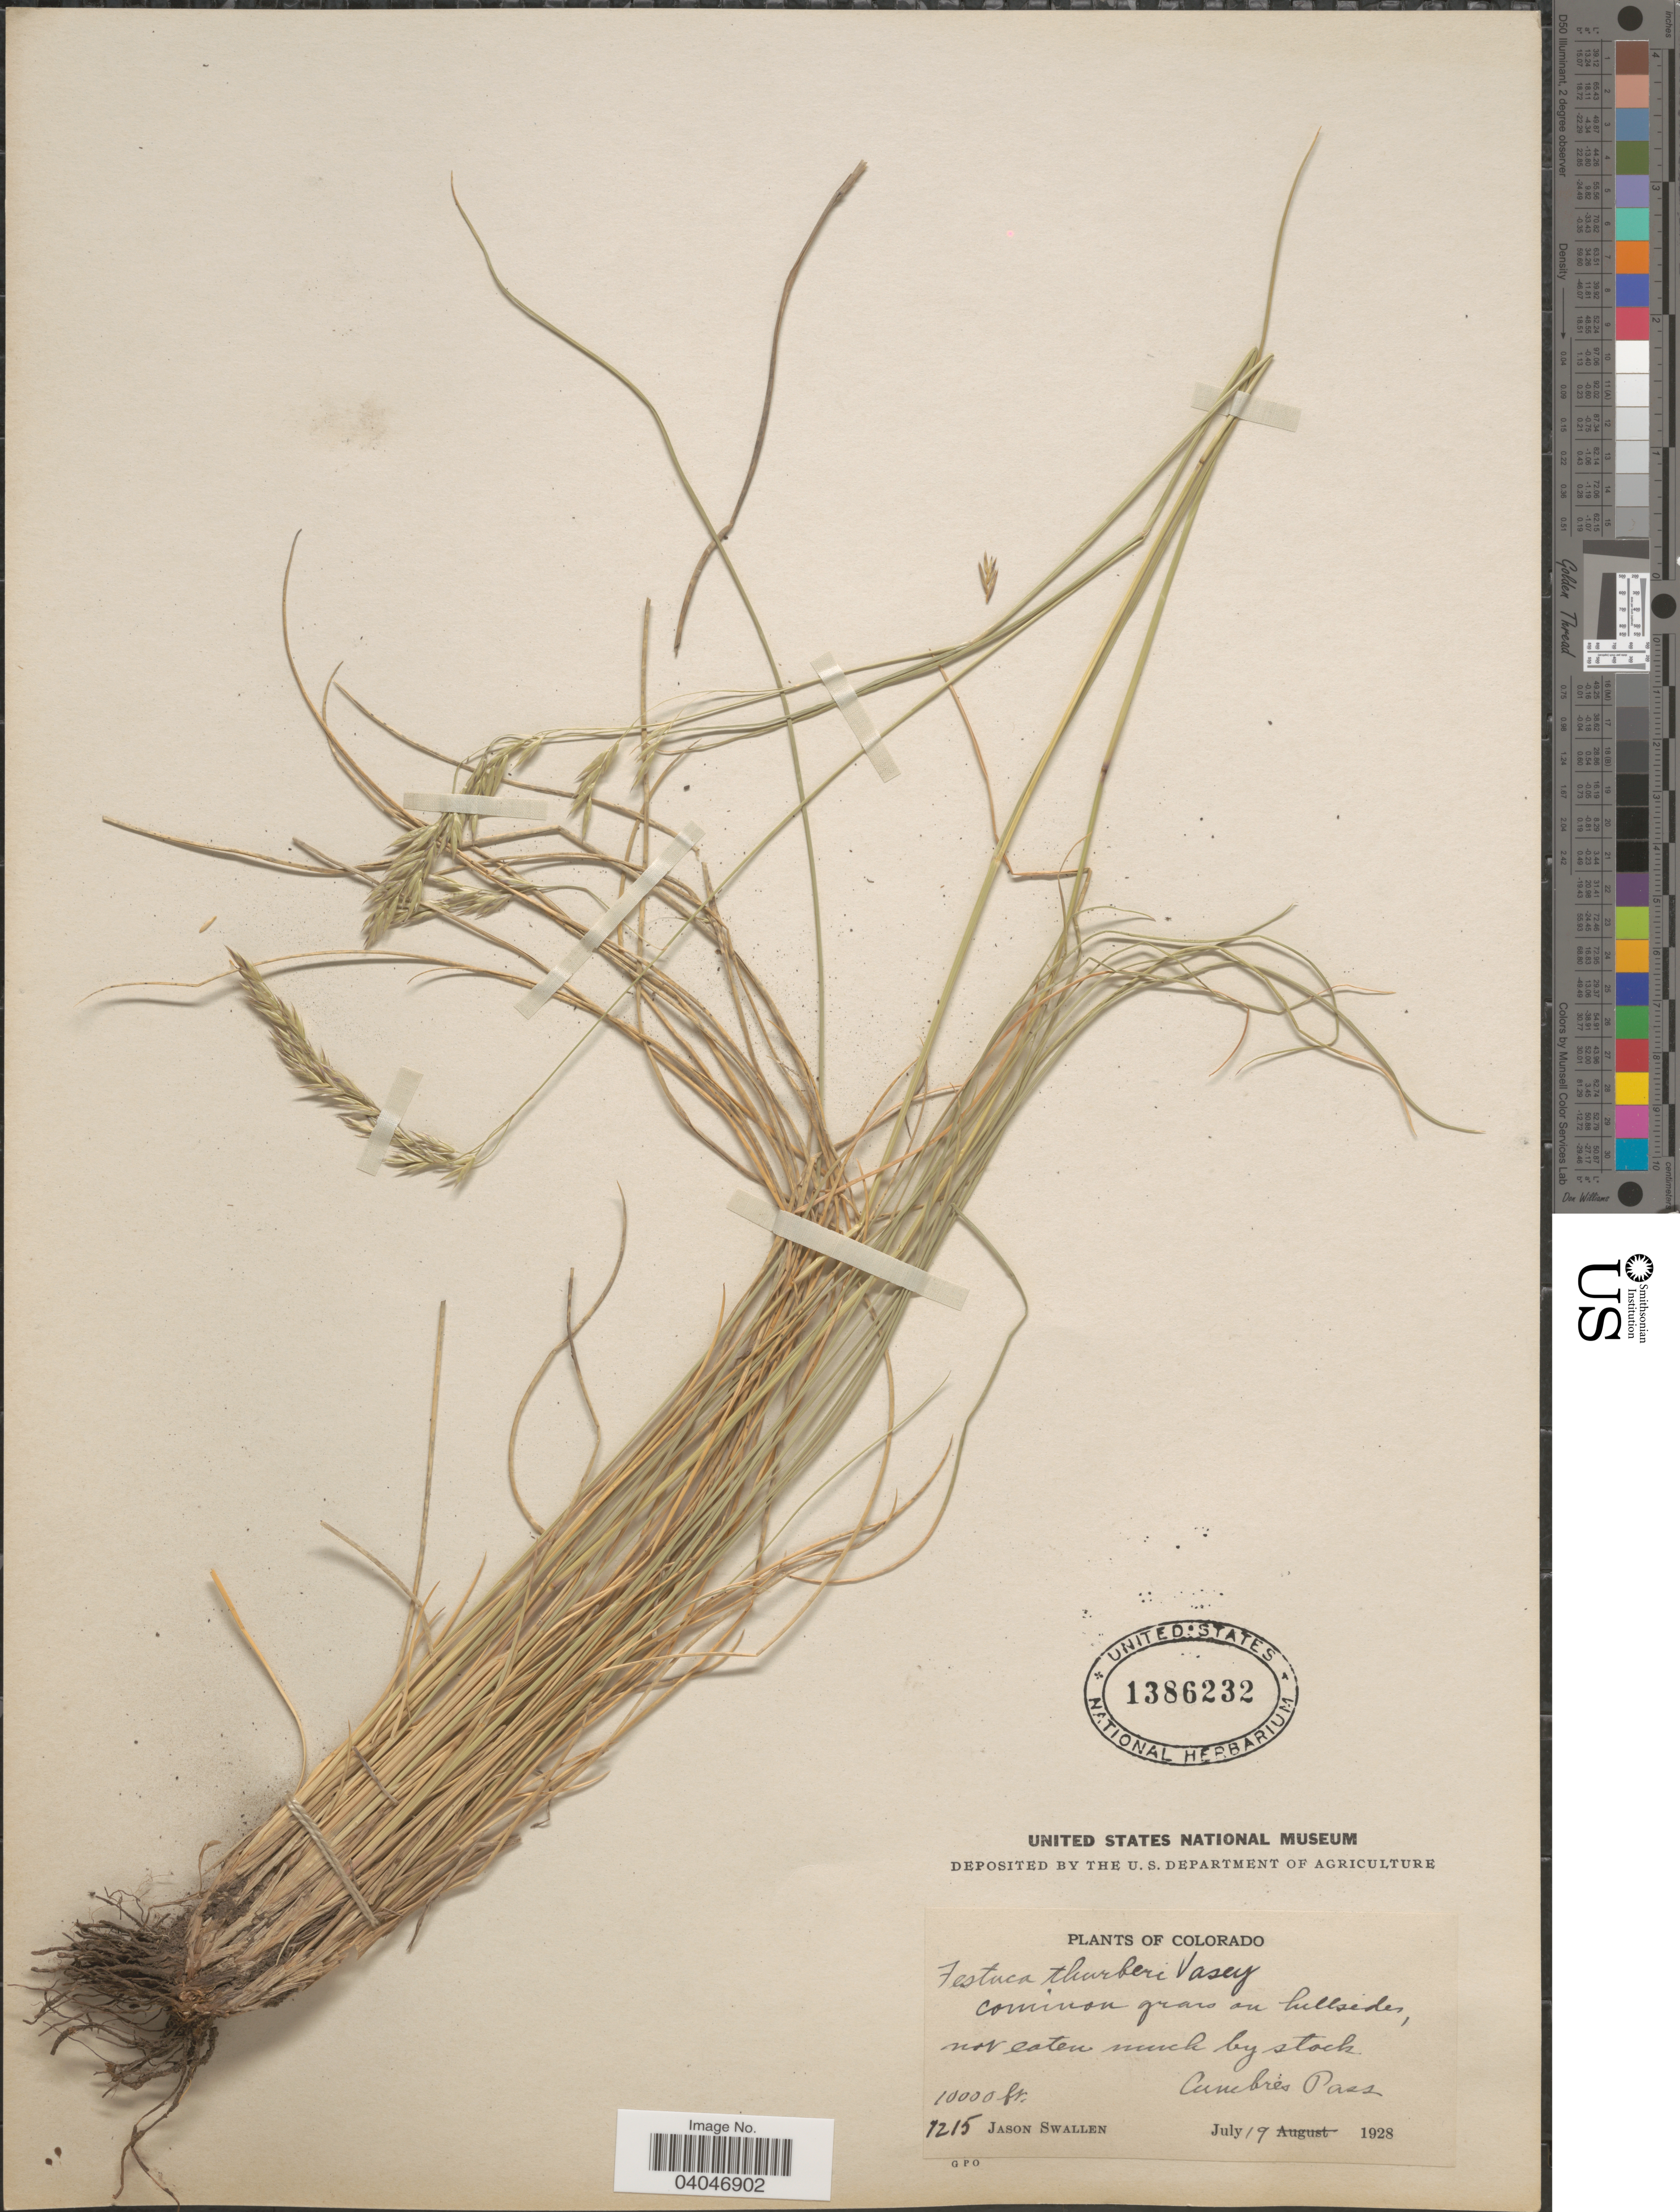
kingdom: Plantae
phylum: Tracheophyta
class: Liliopsida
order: Poales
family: Poaceae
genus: Festuca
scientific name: Festuca thurberi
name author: Vasey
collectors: J. R. Swallen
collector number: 1215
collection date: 1928-07-17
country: United States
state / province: Colorado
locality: Cumbres Pass.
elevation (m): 3048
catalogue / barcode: US 1386232